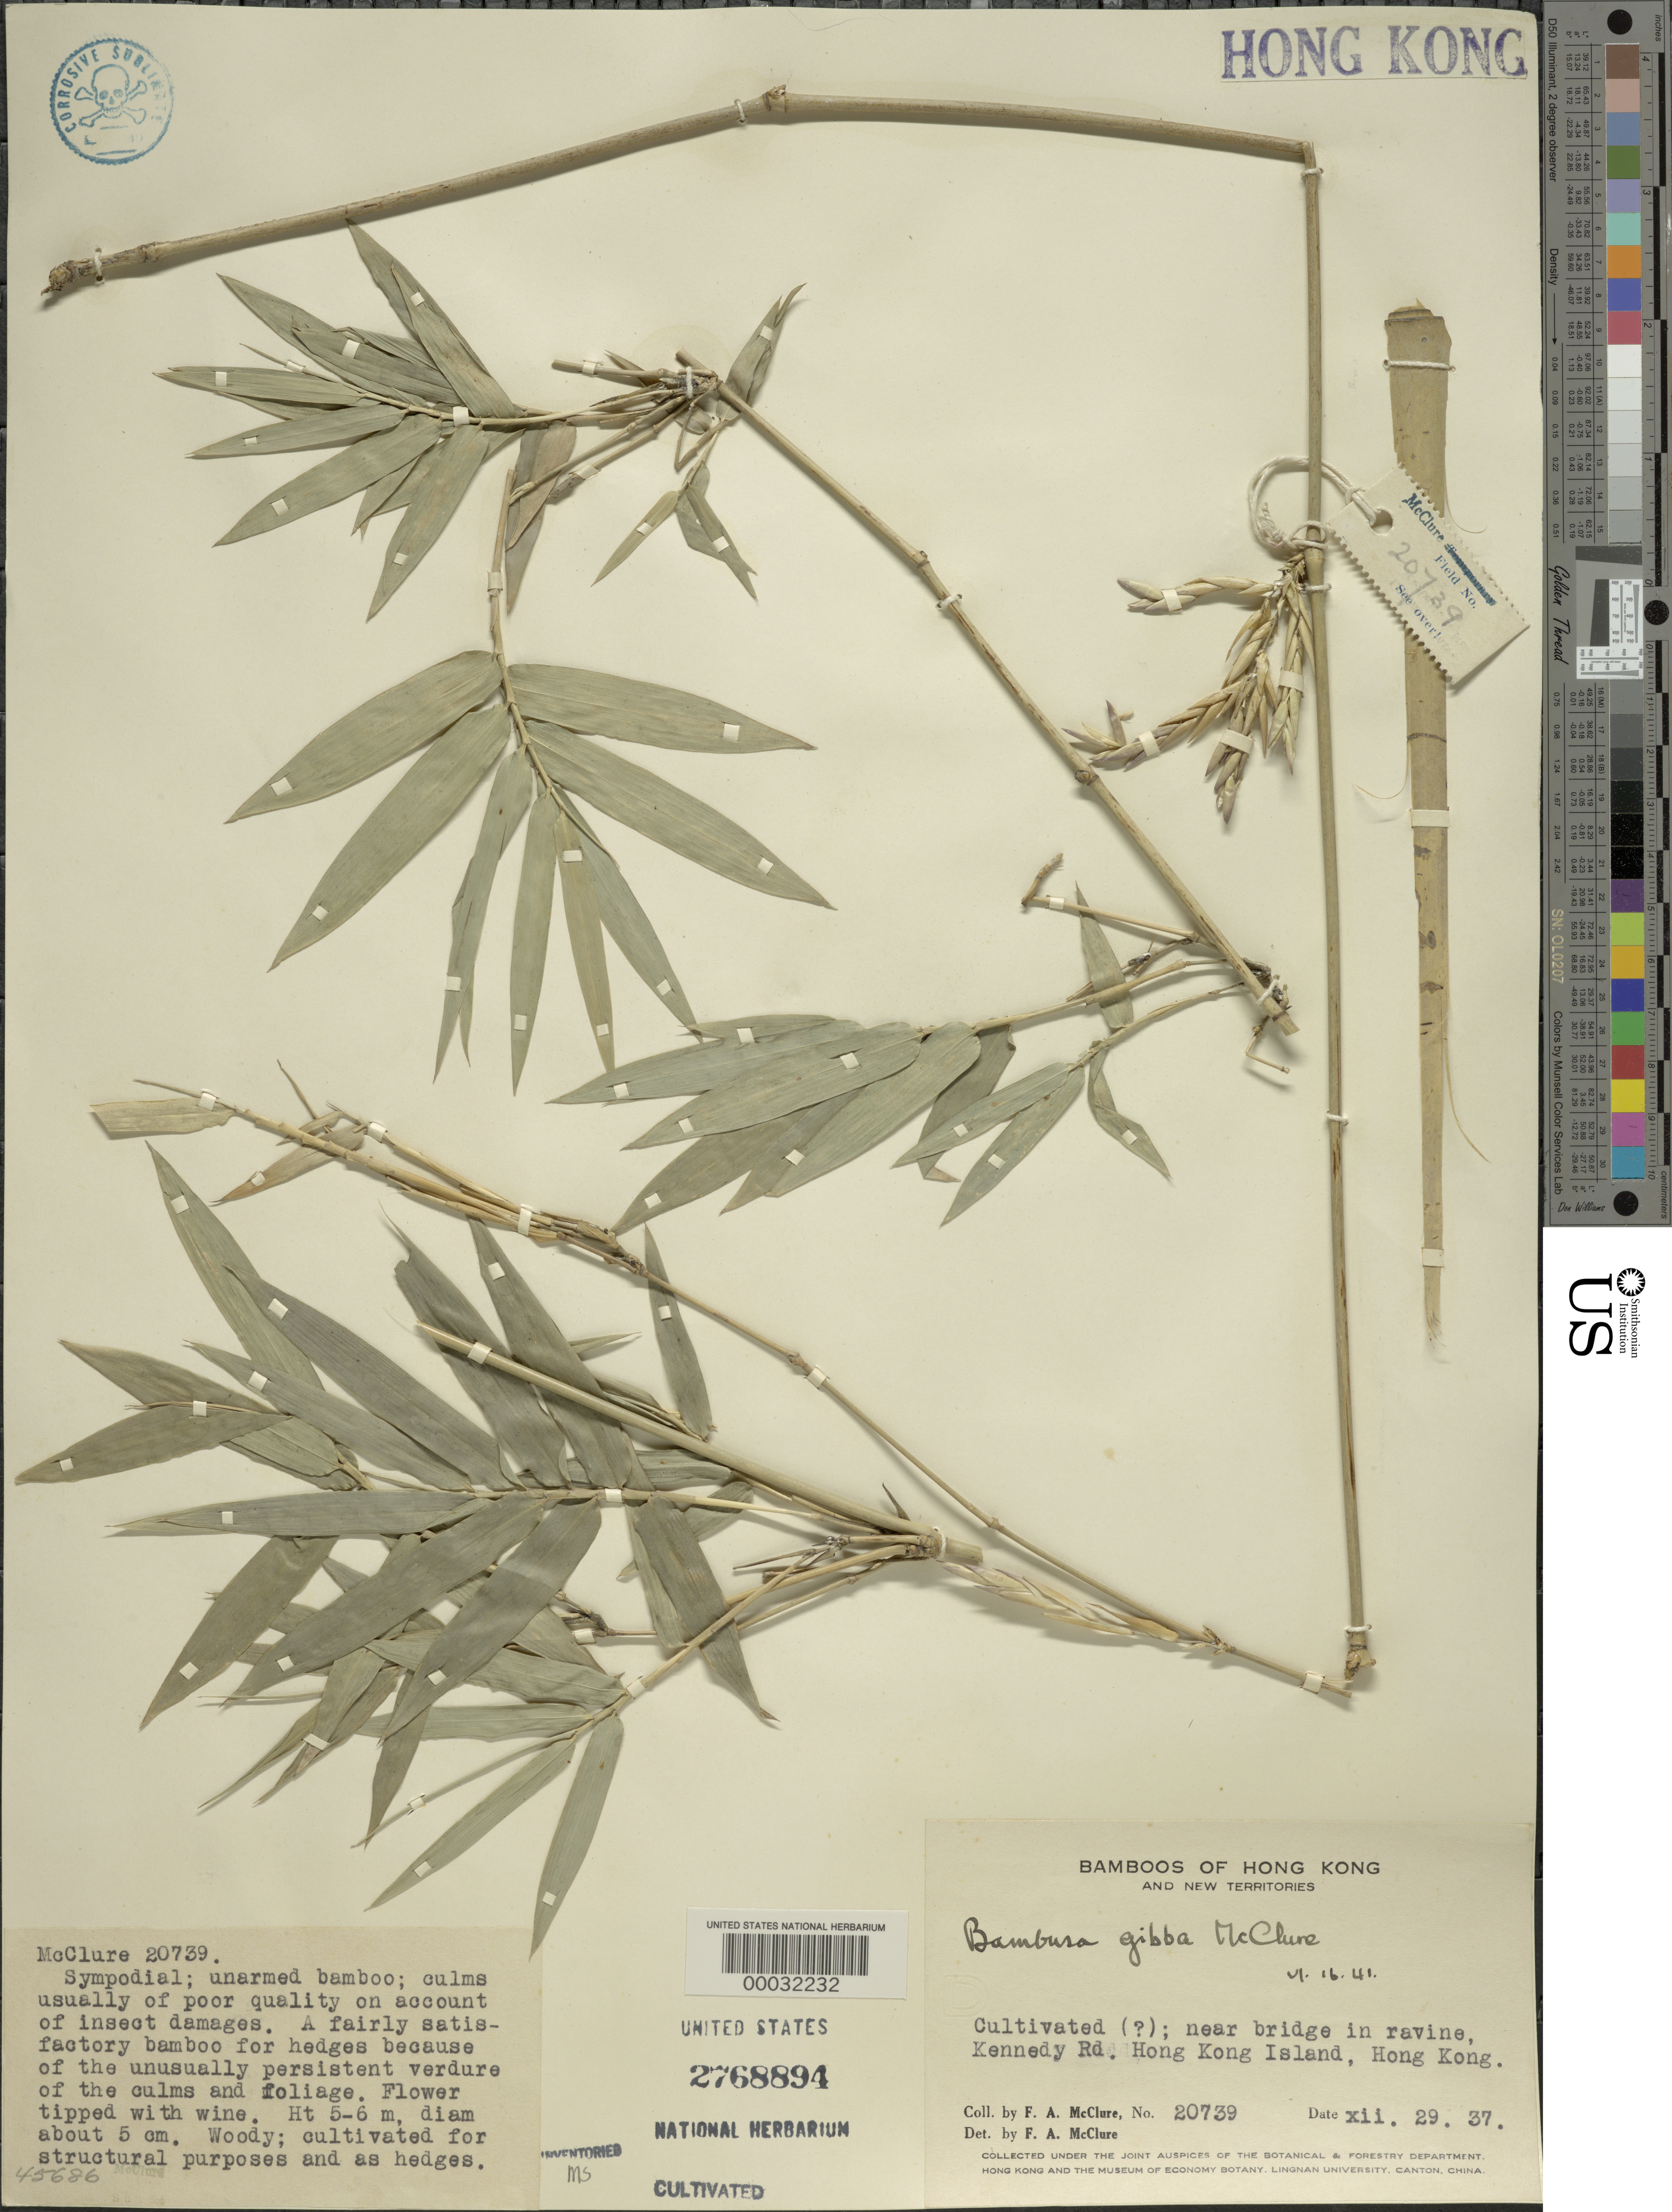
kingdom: Plantae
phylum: Tracheophyta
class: Liliopsida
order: Poales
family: Poaceae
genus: Bambusa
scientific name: Bambusa gibba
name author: McClure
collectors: F. A. McClure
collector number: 20739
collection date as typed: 29 Dec 1937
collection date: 1937-12-29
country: China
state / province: Hong Kong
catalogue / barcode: US 2768894